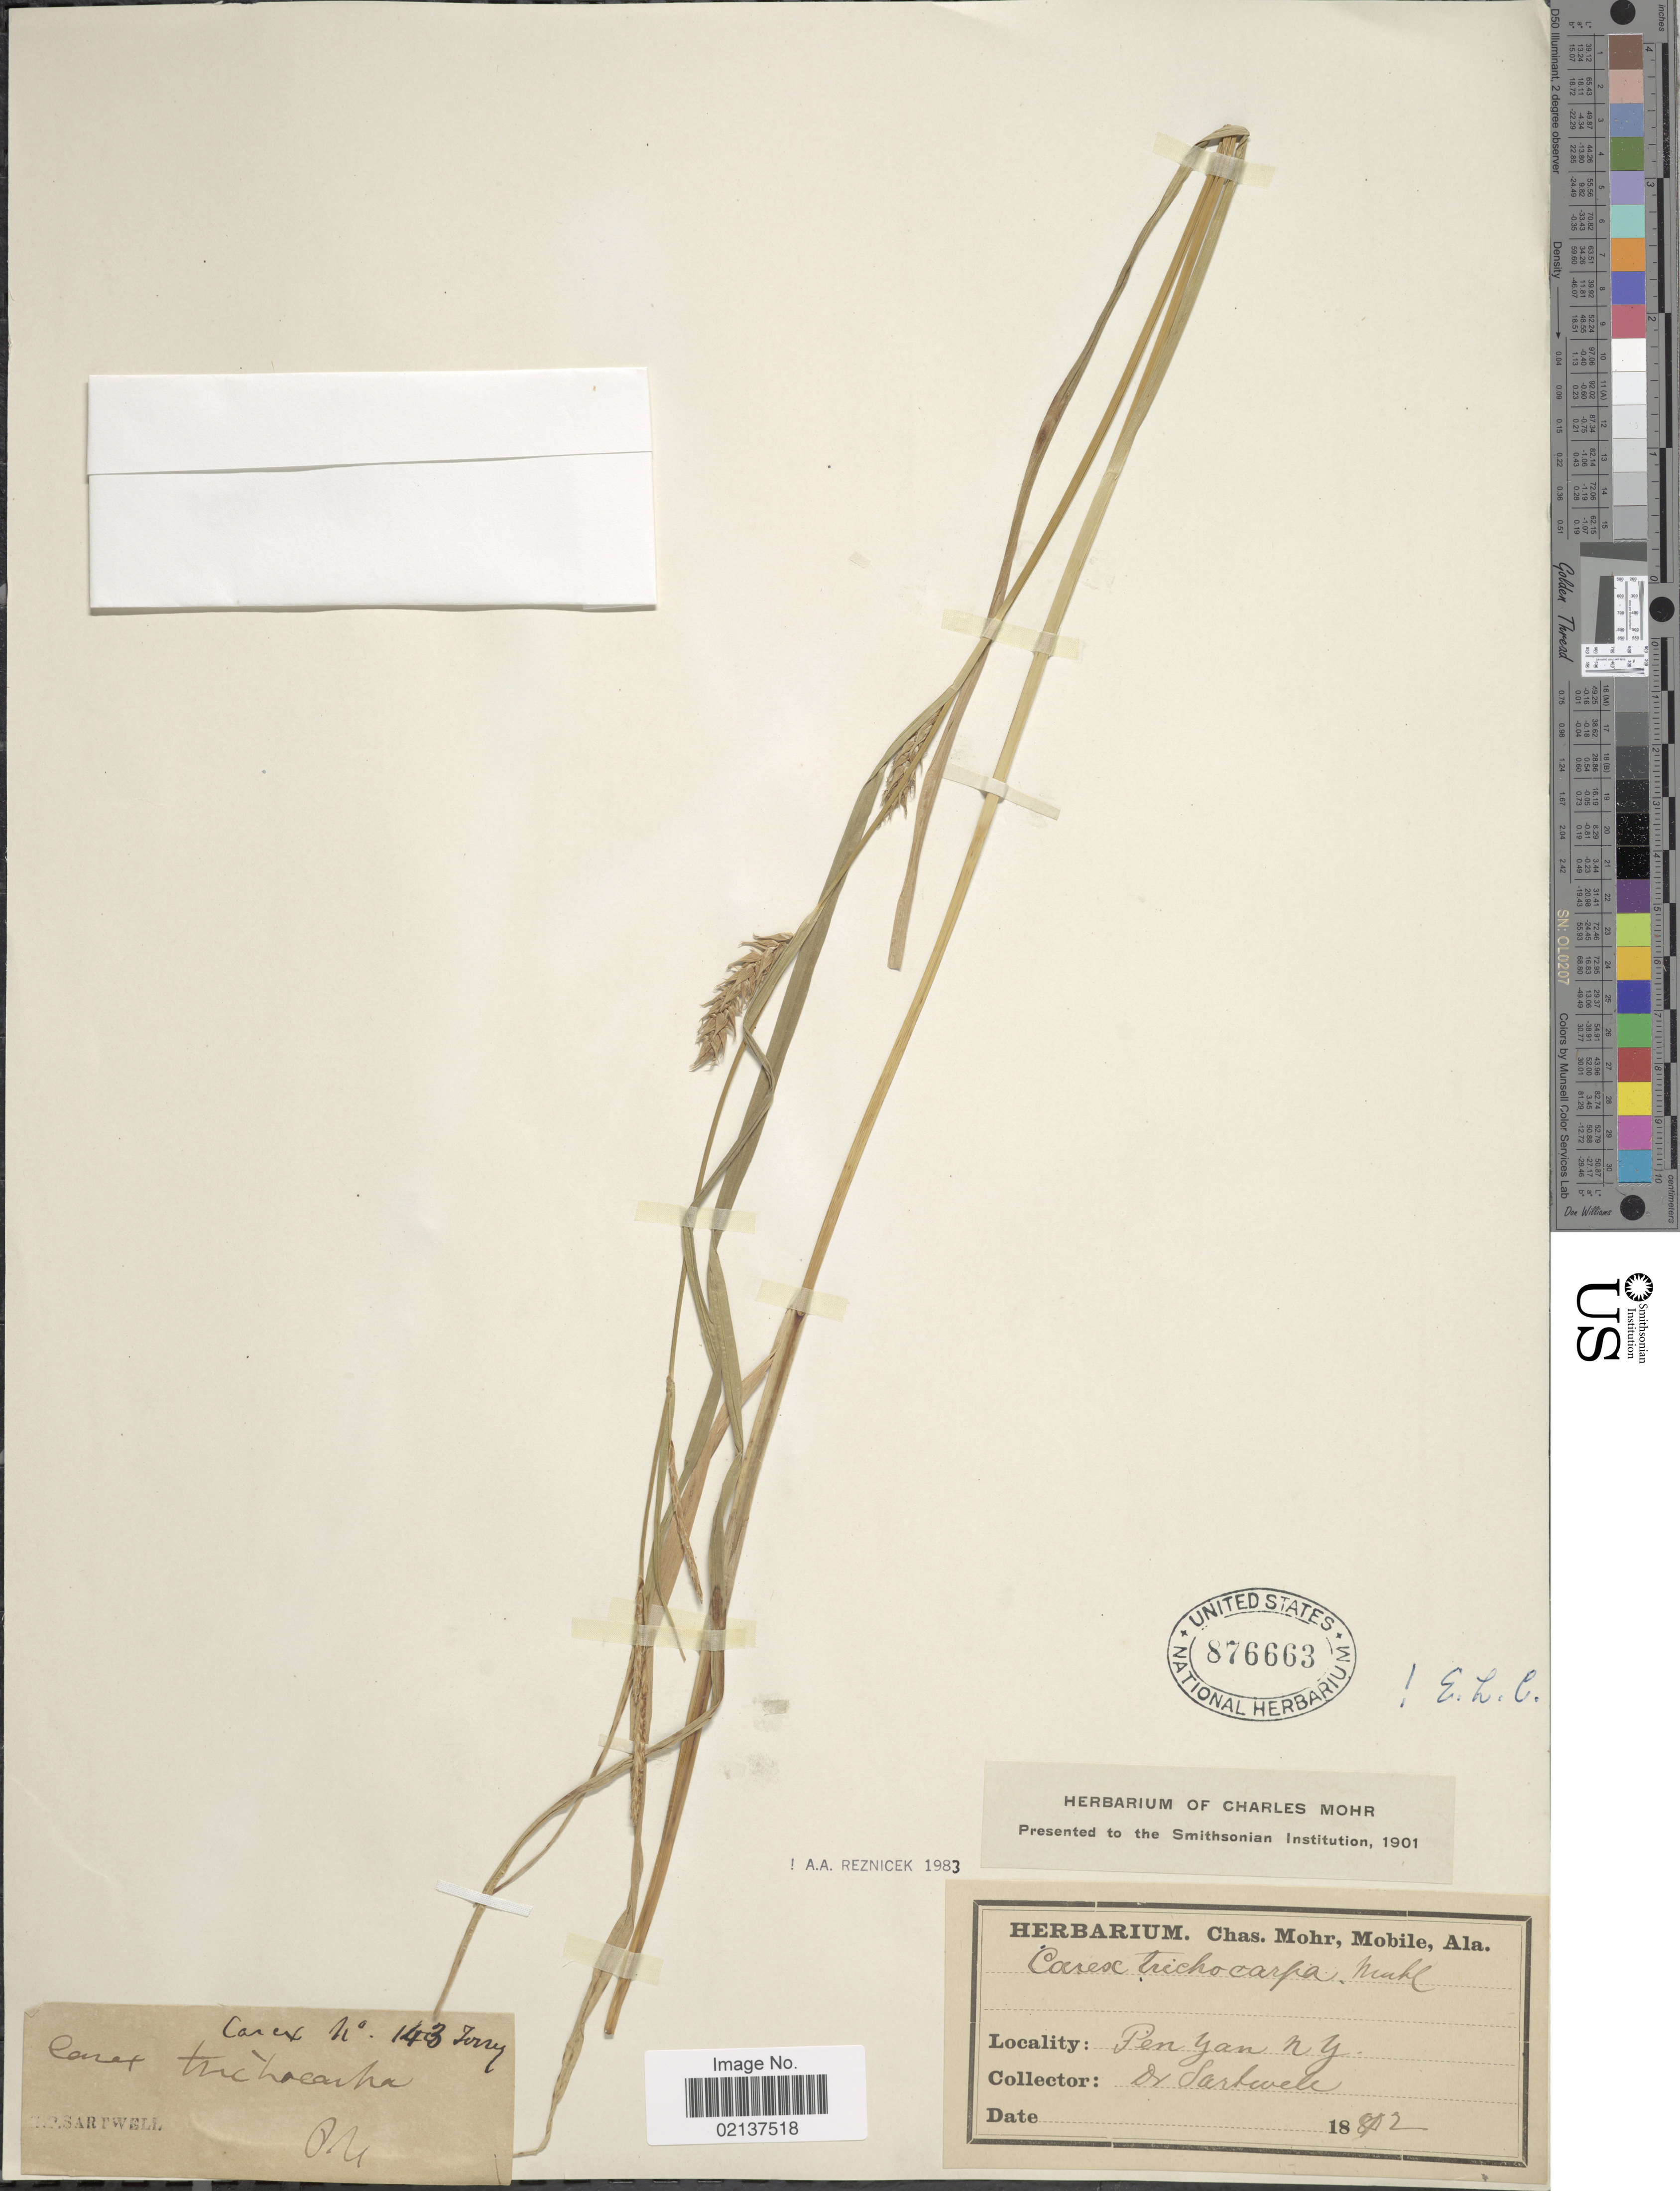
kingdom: Plantae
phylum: Tracheophyta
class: Liliopsida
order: Poales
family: Cyperaceae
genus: Carex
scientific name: Carex trichocarpa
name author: Muhl. ex Willd.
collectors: H. P. Sartwell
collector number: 143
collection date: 1842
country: United States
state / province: New York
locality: Pen Yan, N.Y.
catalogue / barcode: US 876663